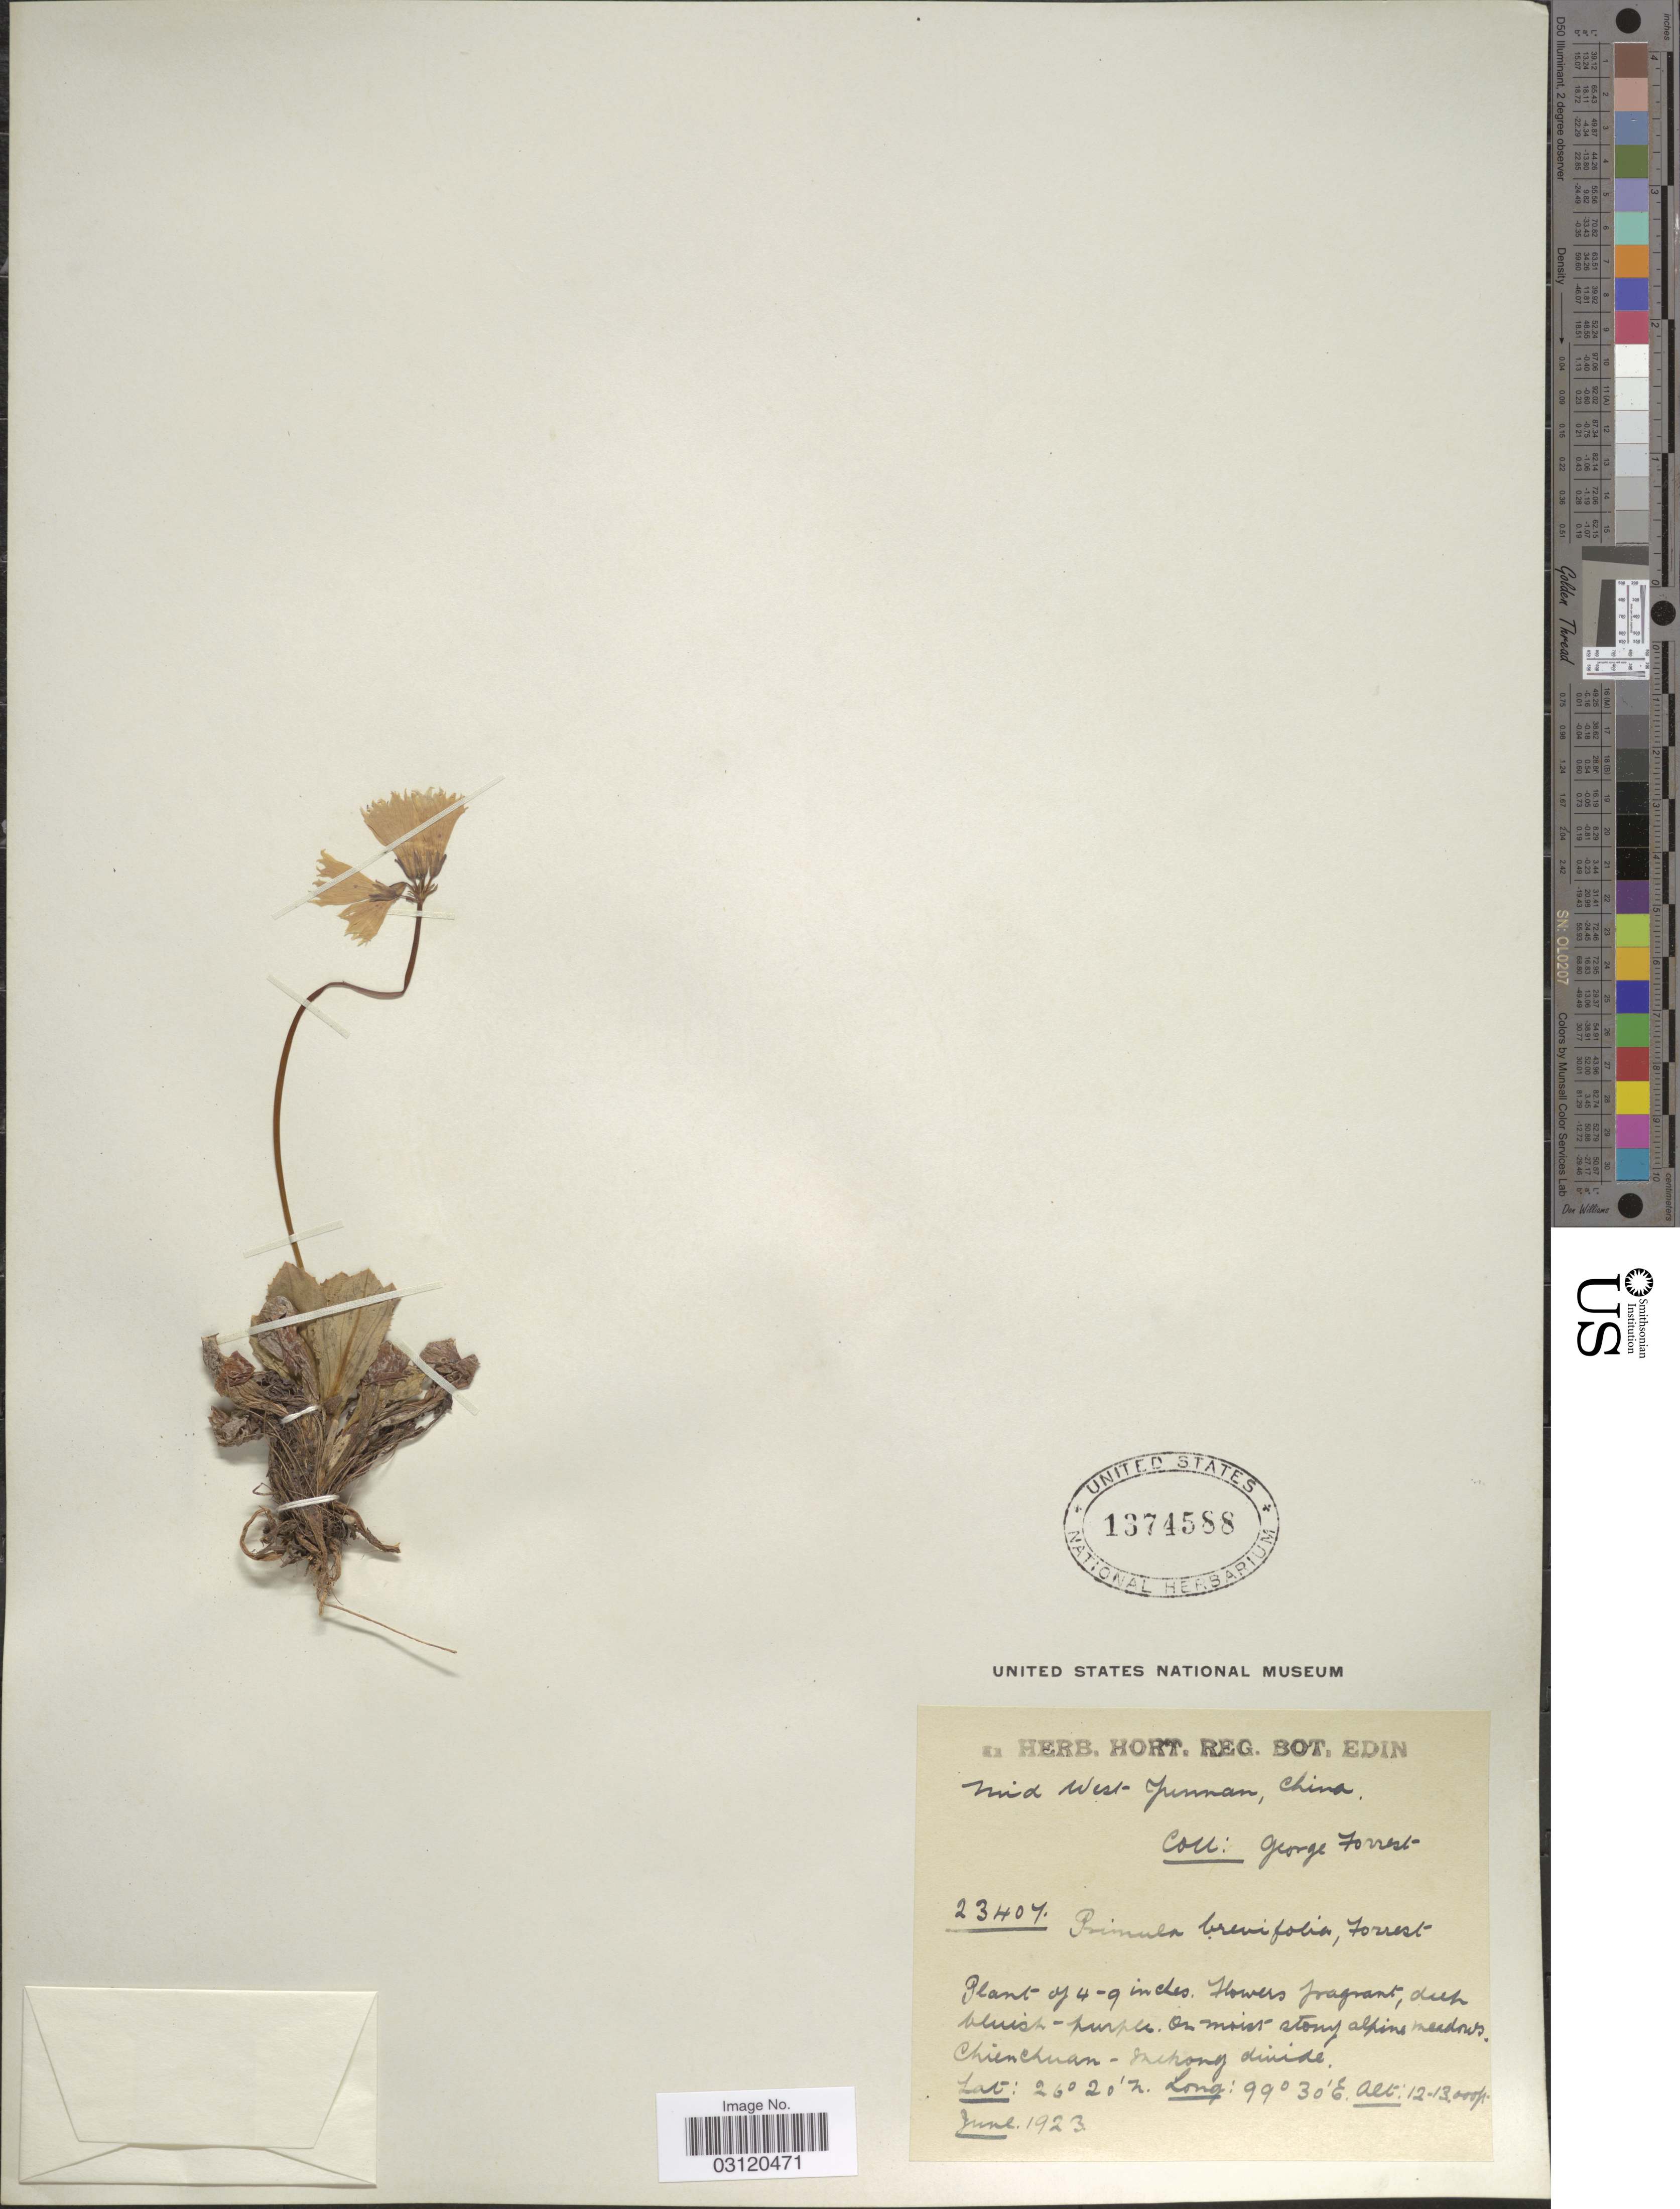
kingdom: Plantae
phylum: Tracheophyta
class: Magnoliopsida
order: Ericales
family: Primulaceae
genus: Primula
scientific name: Primula amethystina subsp. brevifolia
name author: (Forrest) W.W. Sm. & Forrest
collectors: G. Forrest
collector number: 23407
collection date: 1923-06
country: China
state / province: Yunnan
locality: Mid West Yunnan. On moist stony alpine meadows. Chienchuan-Mekong divide.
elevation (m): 3658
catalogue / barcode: US 1374588